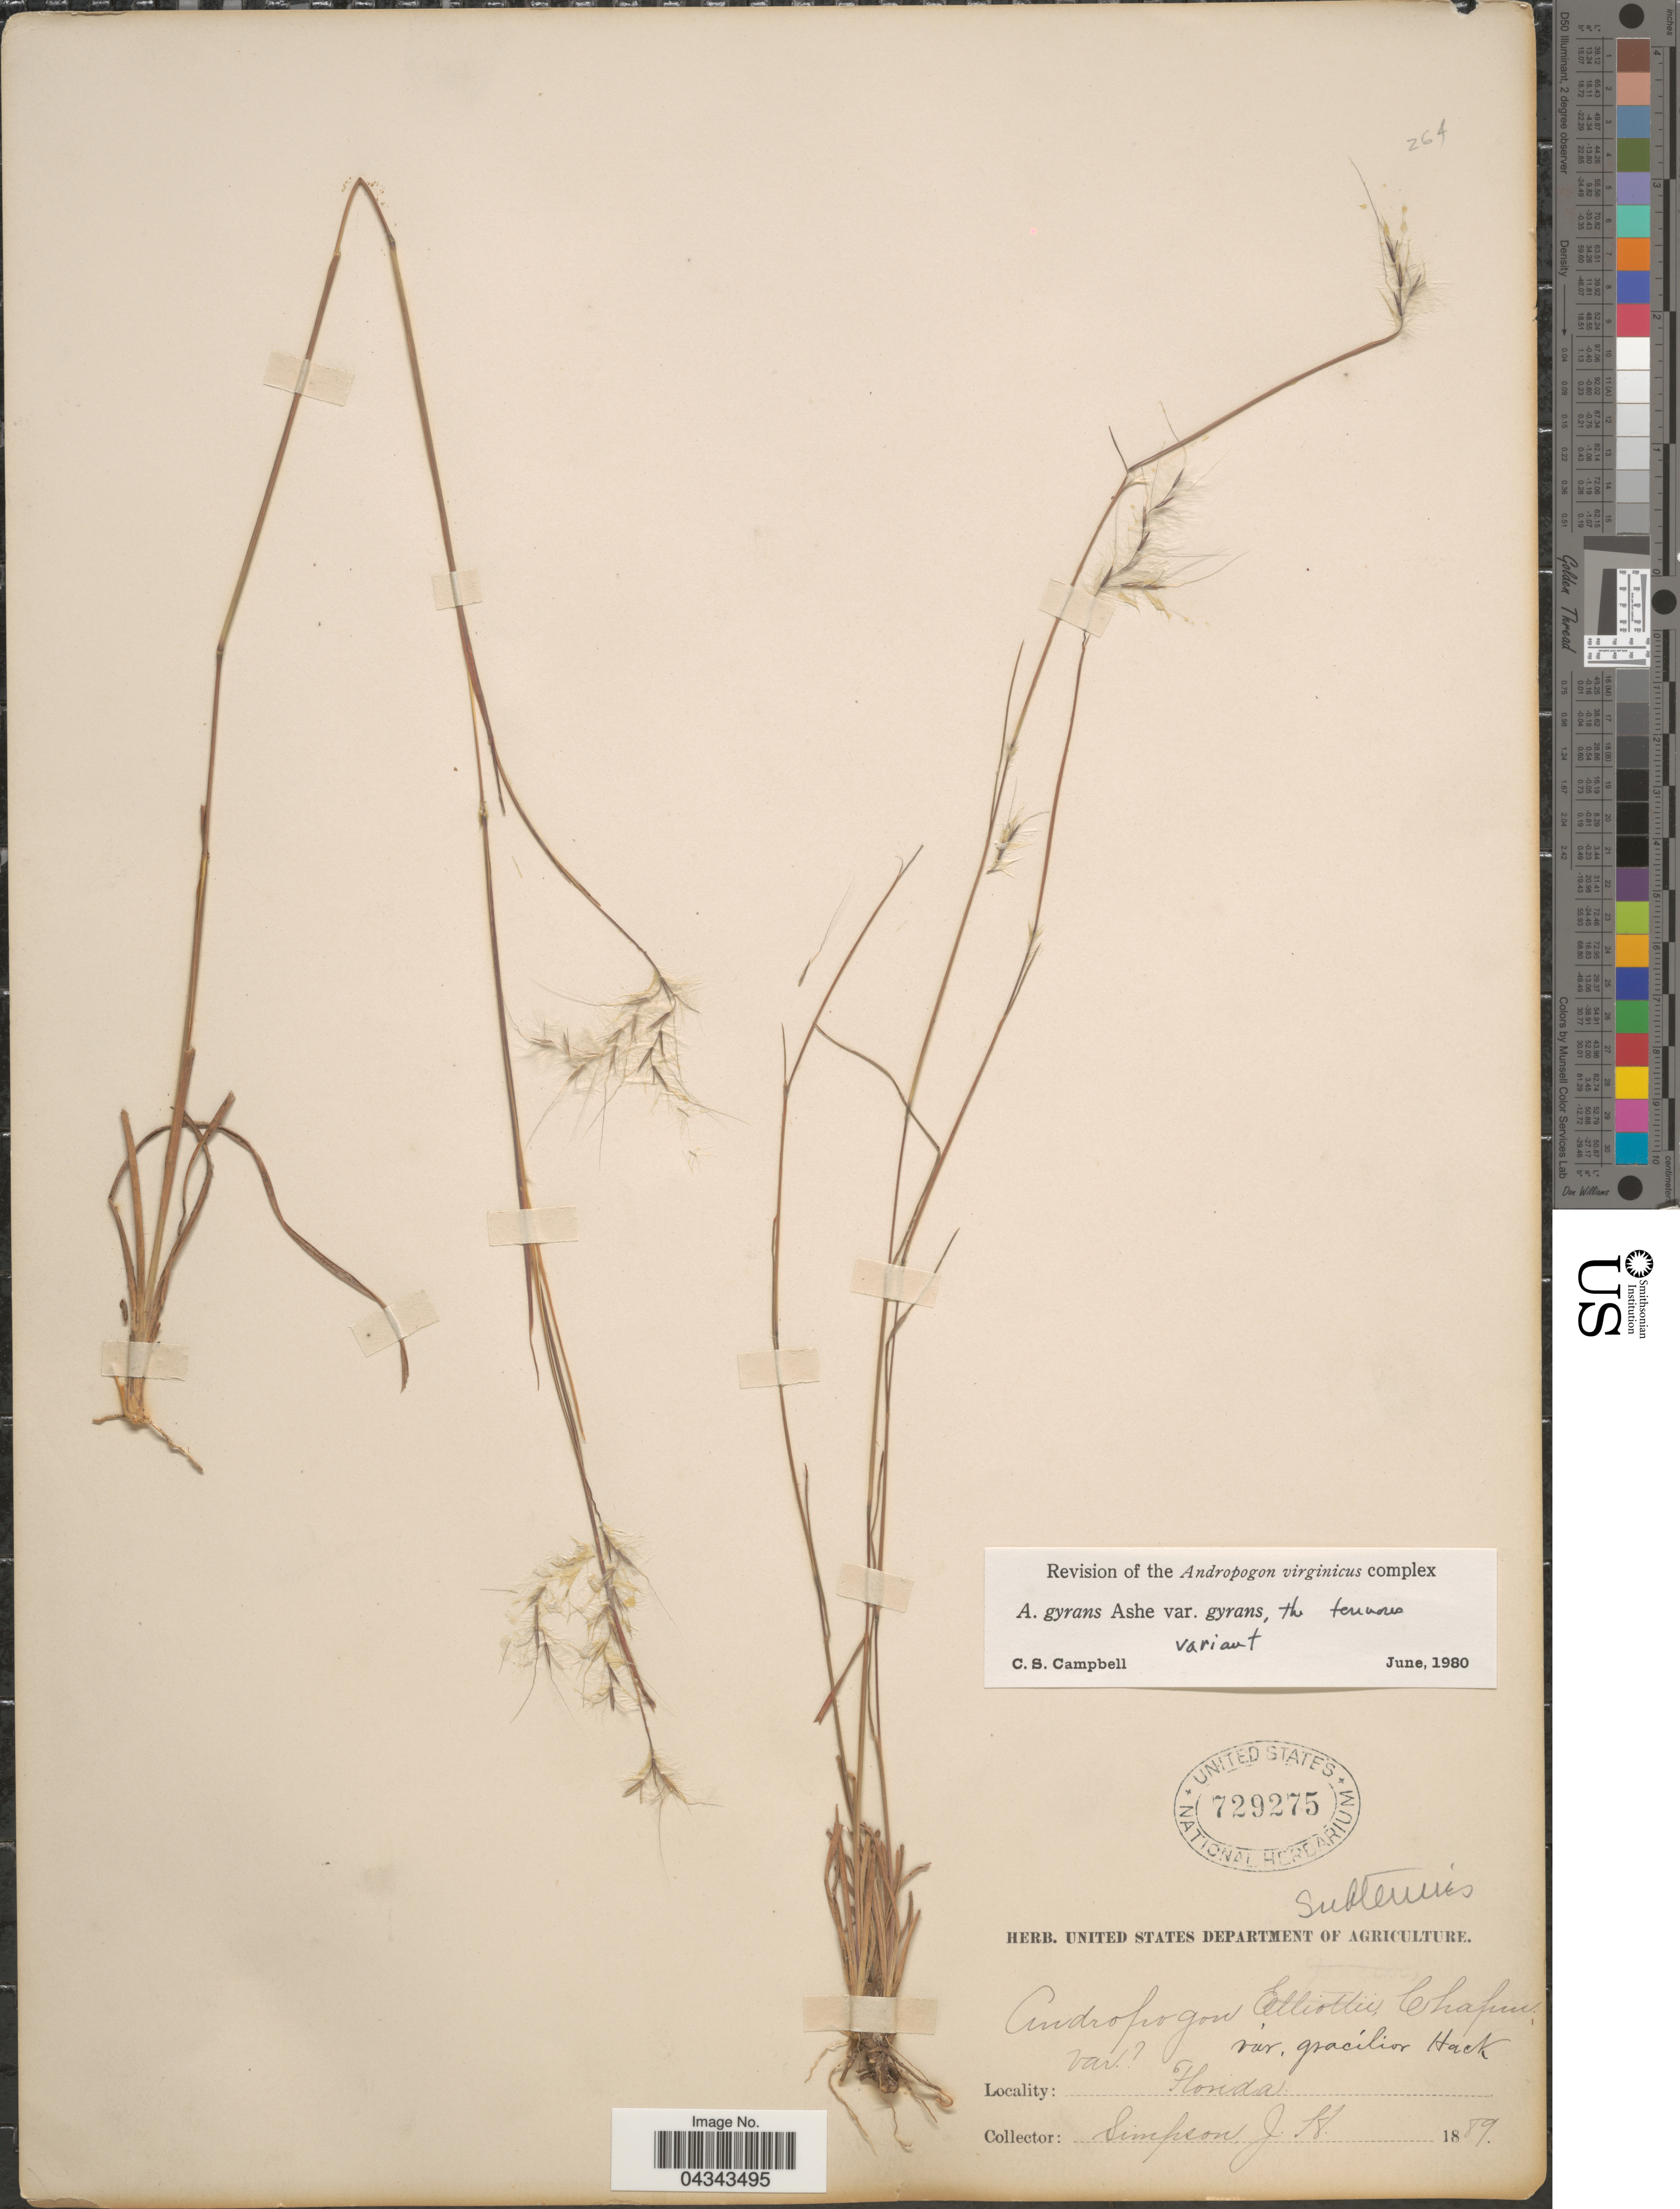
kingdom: Plantae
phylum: Tracheophyta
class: Liliopsida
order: Poales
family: Poaceae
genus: Andropogon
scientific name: Andropogon gyrans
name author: Ashe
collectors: J. H. Simpson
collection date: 1889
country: United States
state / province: Florida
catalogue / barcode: US 729275